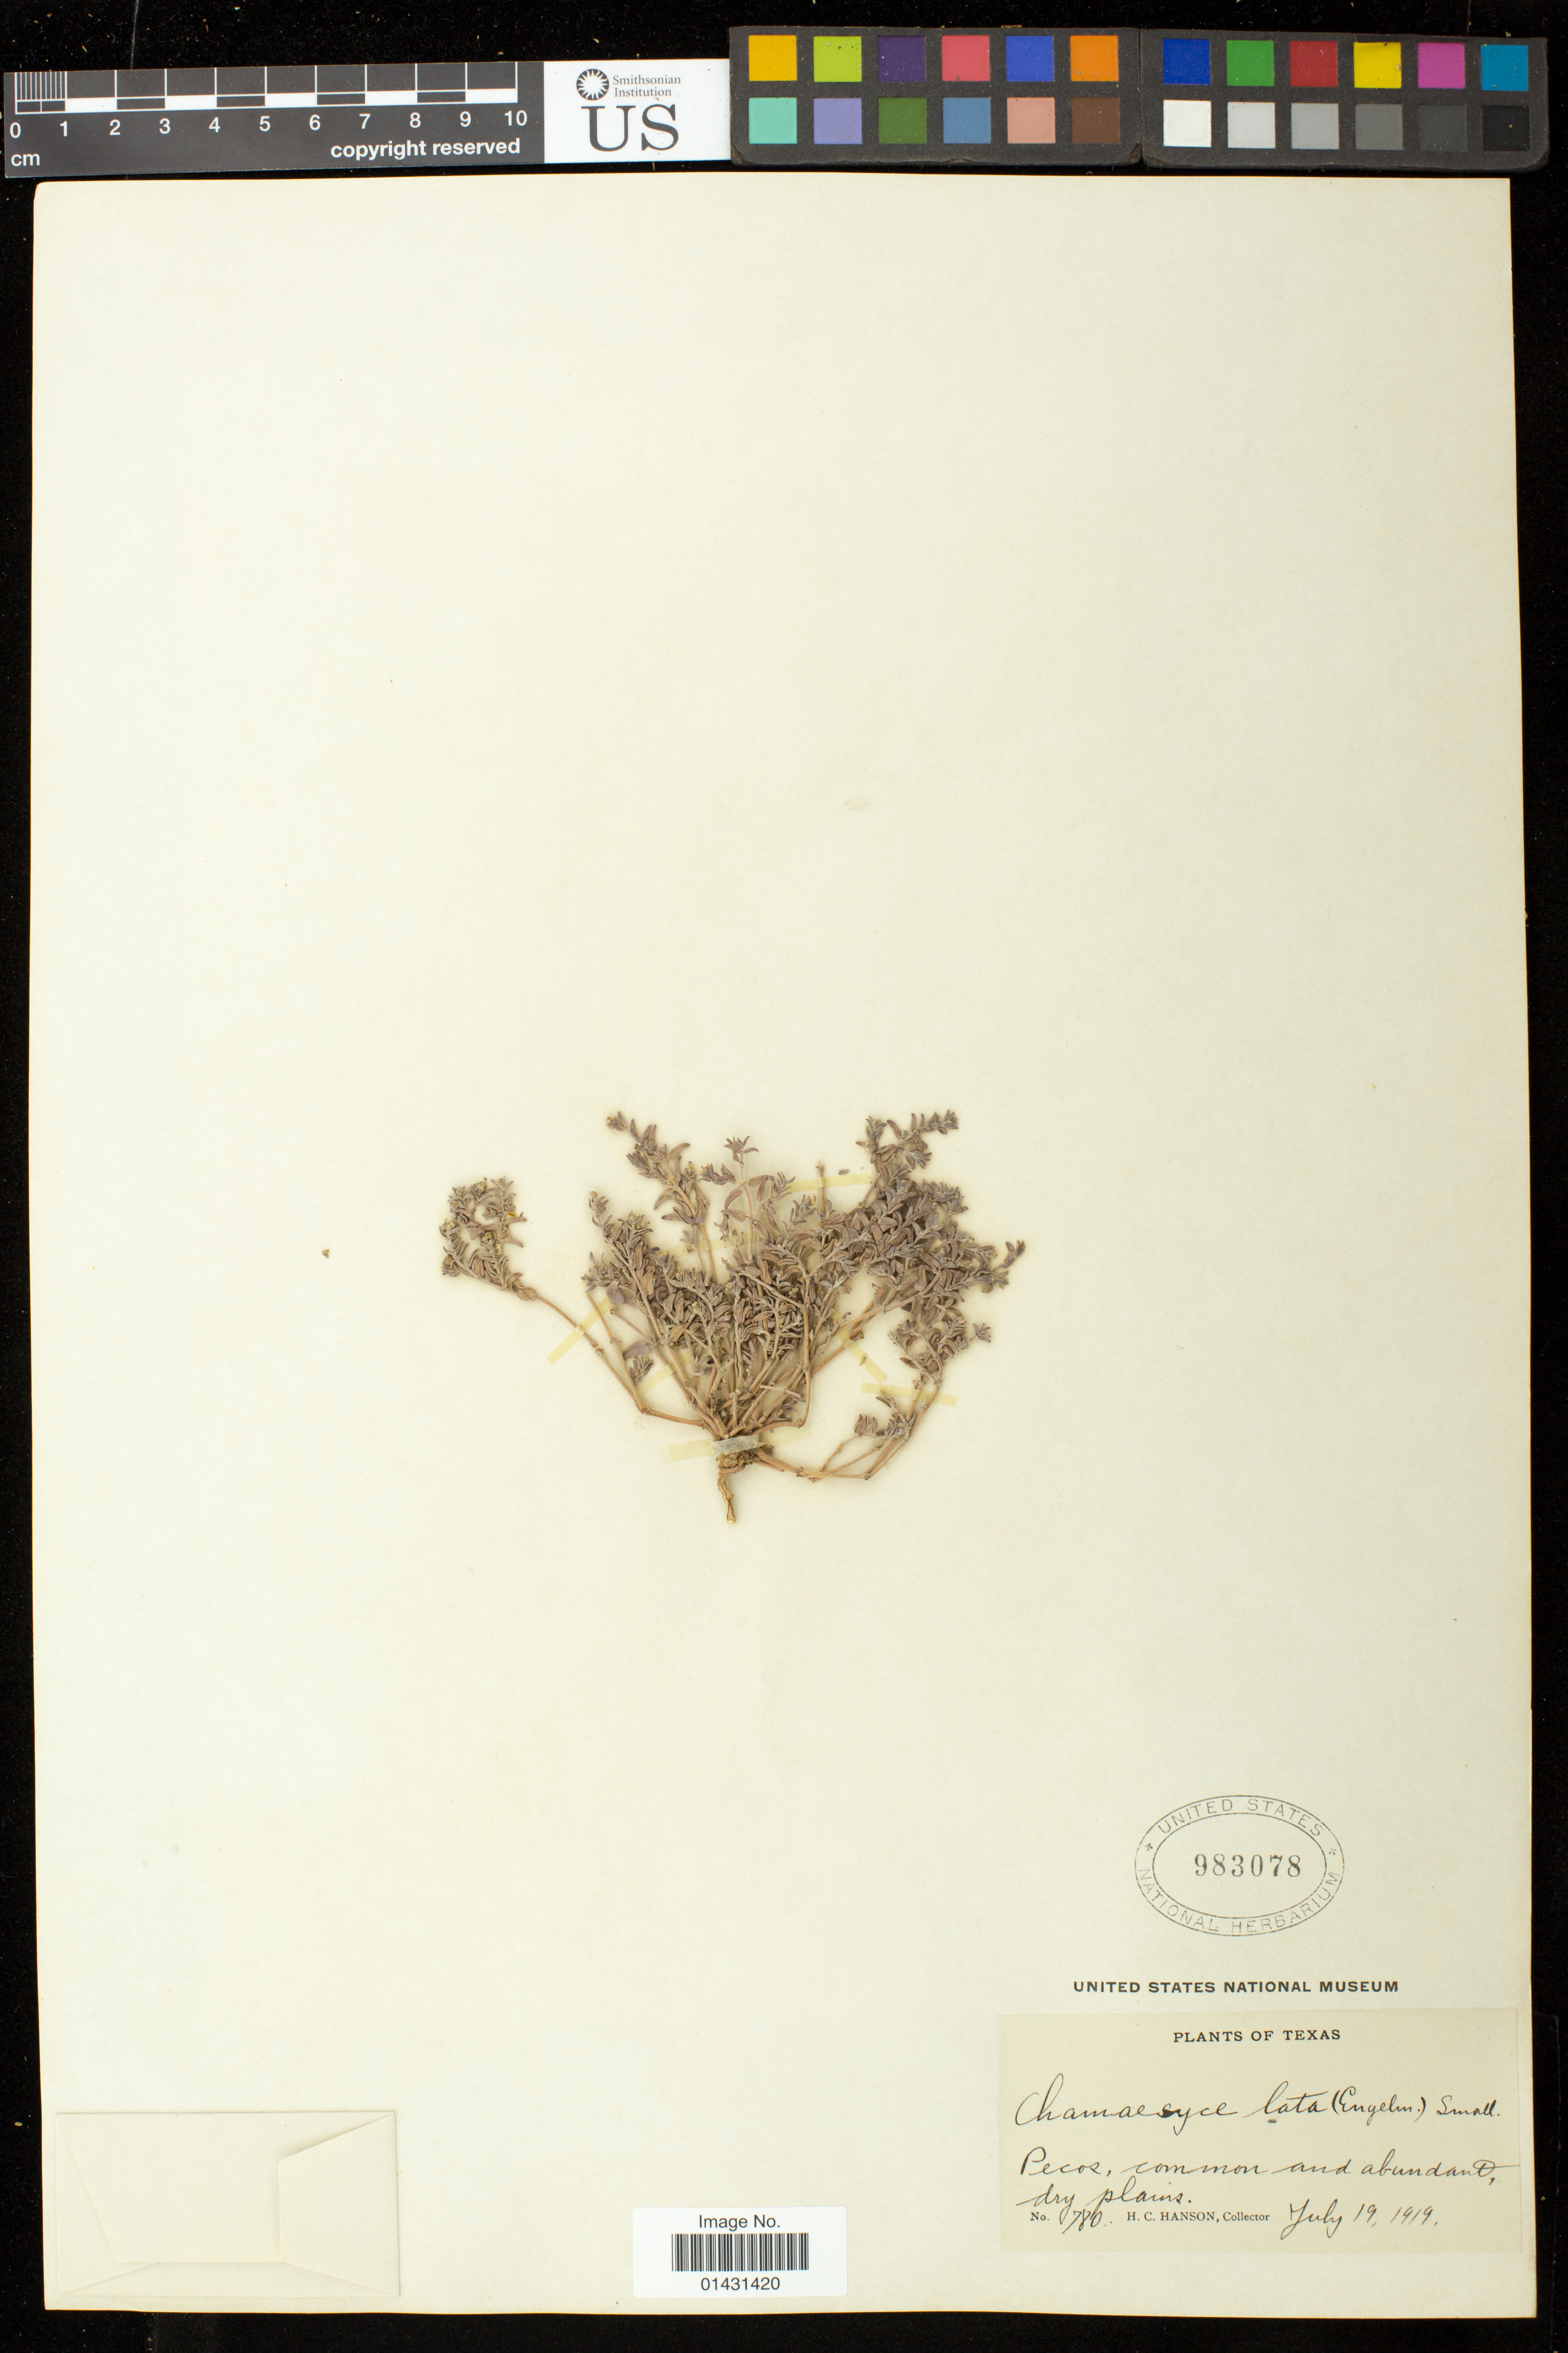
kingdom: Plantae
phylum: Tracheophyta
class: Magnoliopsida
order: Malpighiales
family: Euphorbiaceae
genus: Euphorbia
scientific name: Euphorbia laxa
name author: Drake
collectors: H. Hanson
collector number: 780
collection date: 1919-07-19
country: United States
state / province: Texas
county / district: Pecos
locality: Pecos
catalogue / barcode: US 983078